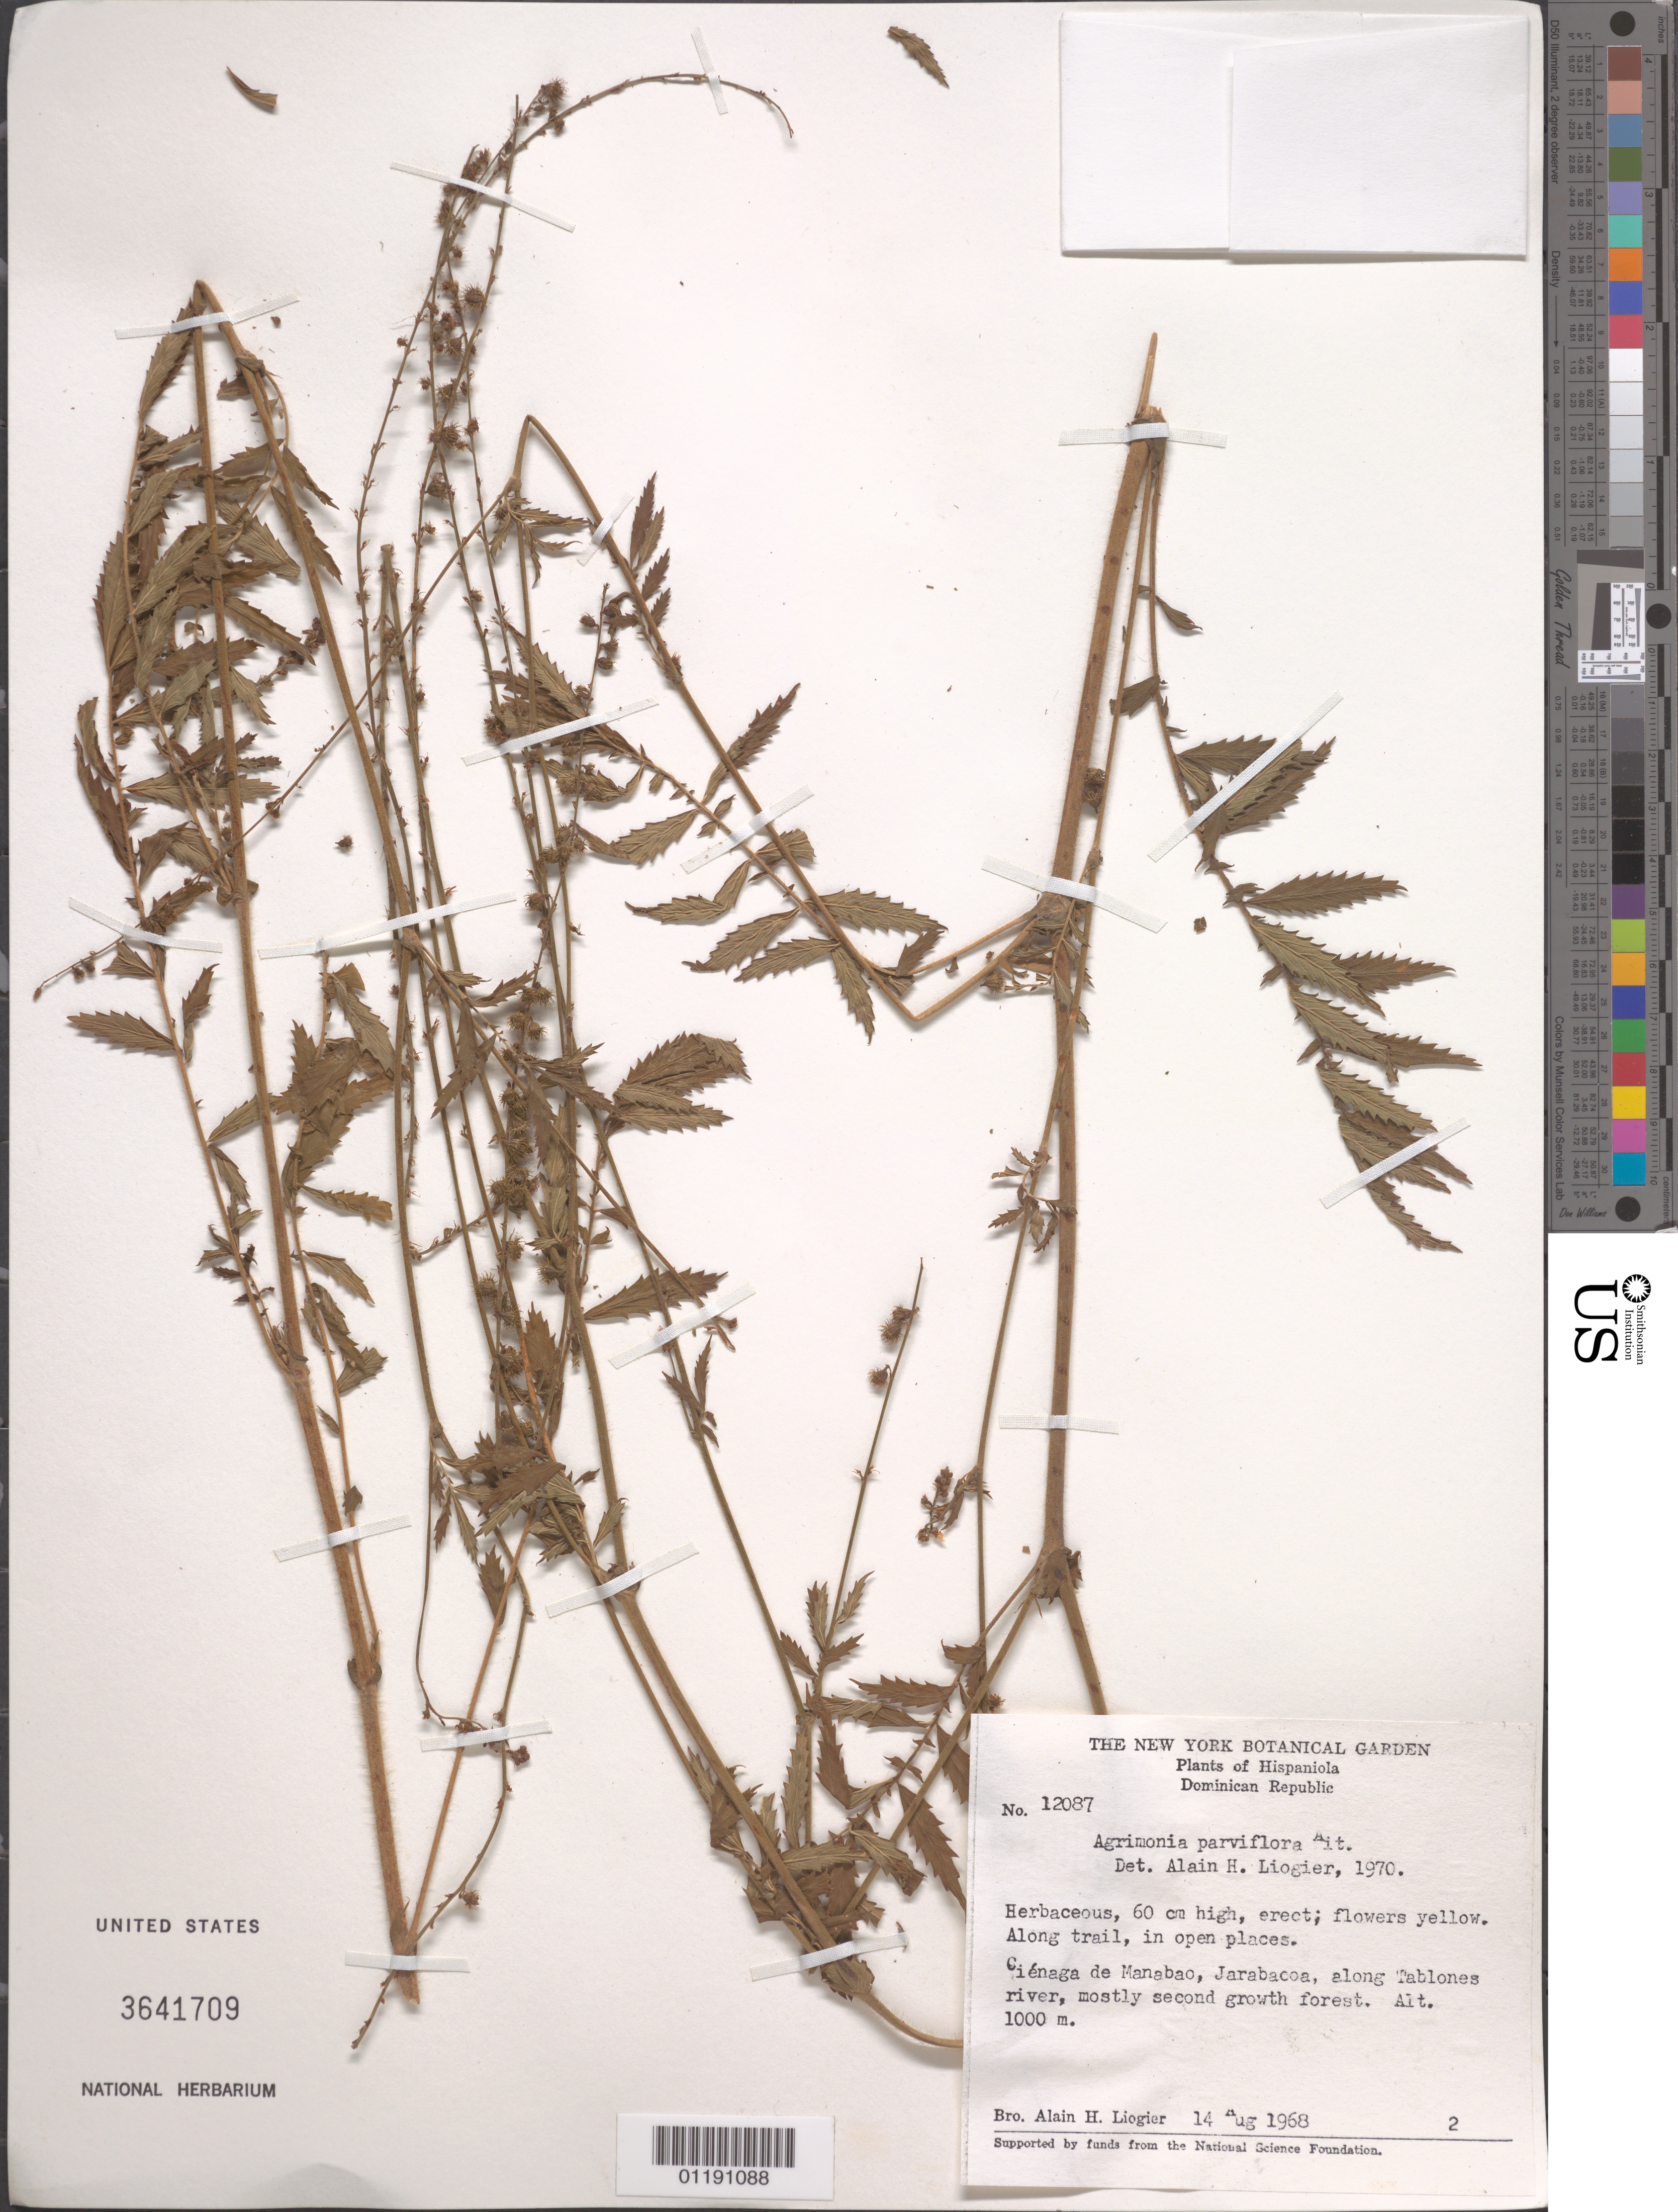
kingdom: Plantae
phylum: Tracheophyta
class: Magnoliopsida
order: Rosales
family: Rosaceae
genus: Agrimonia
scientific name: Agrimonia parviflora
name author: Aiton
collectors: A. H. Liogier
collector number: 12087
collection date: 1968-08-14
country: Dominican Republic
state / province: La Vega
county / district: Jarabacoa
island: Hispaniola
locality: Ciénaga de Manabao, along Tablones river.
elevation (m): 1000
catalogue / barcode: US 3641709